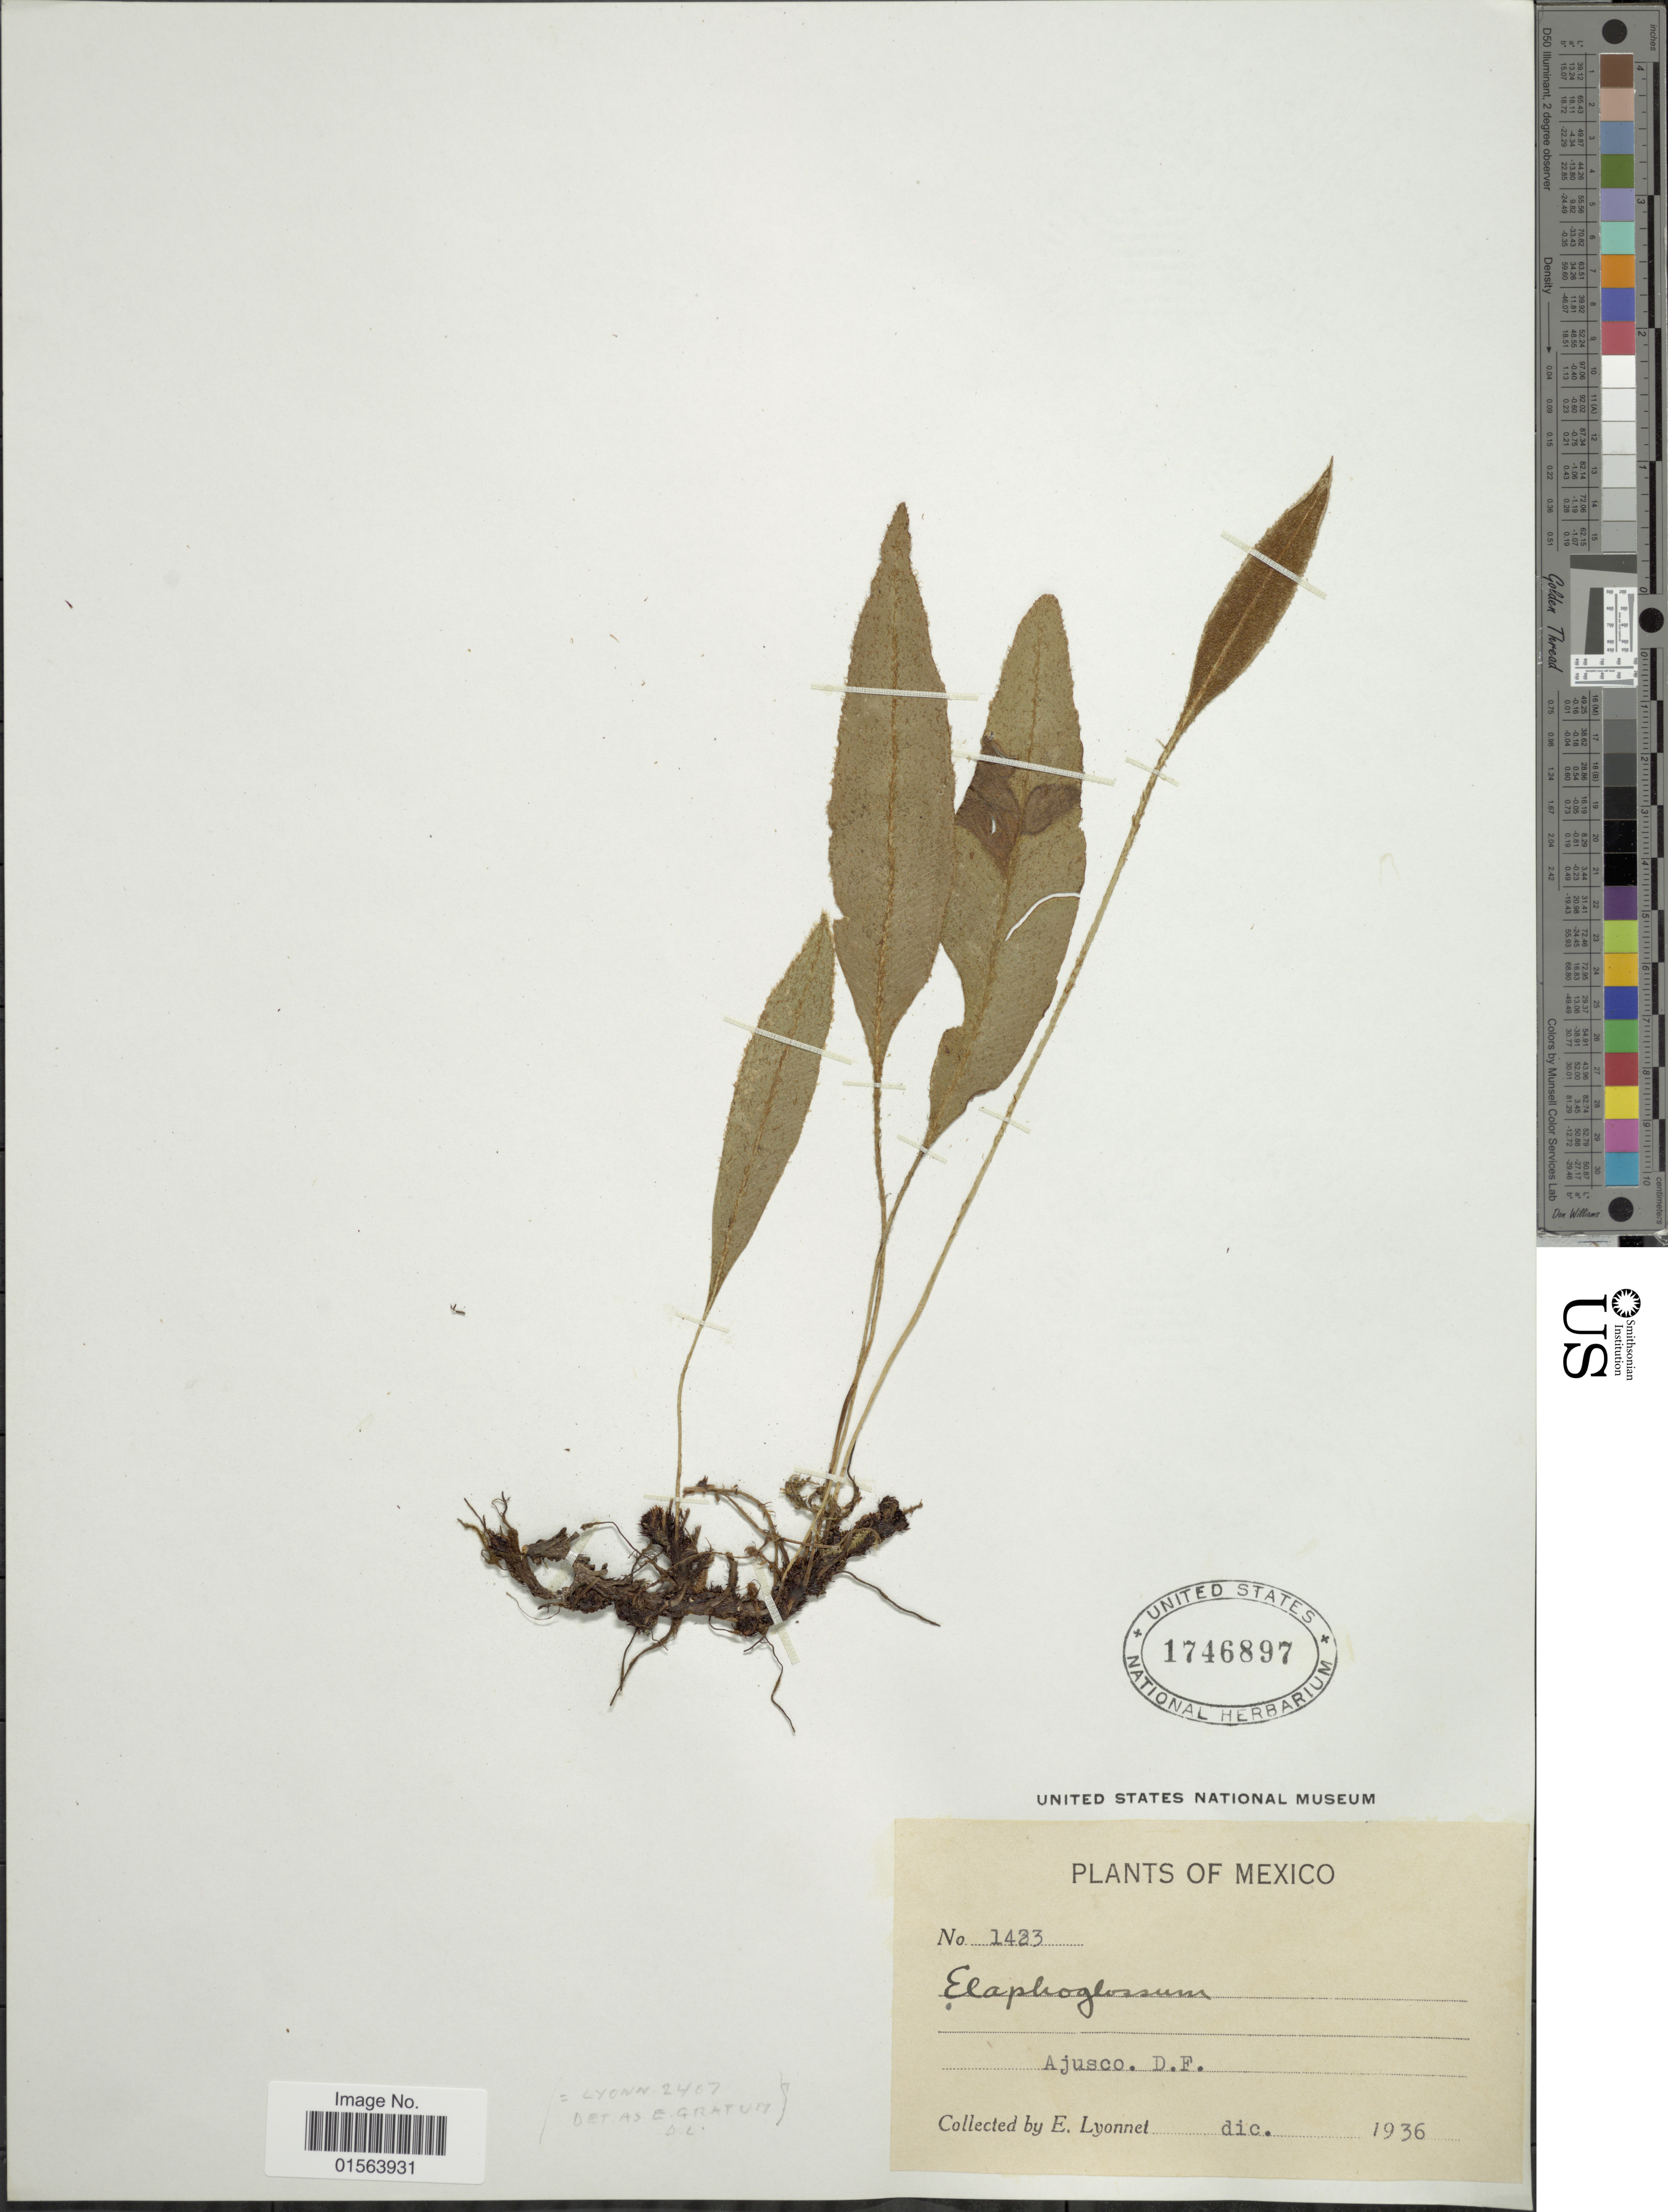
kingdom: Plantae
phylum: Tracheophyta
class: Polypodiopsida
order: Polypodiales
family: Dryopteridaceae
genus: Elaphoglossum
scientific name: Elaphoglossum gratum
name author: (Fée) T. Moore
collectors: E. Lyonnet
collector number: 1423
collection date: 1936-12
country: Mexico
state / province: Distrito Federal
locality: Ajusco, D. F.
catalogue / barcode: US 1746897